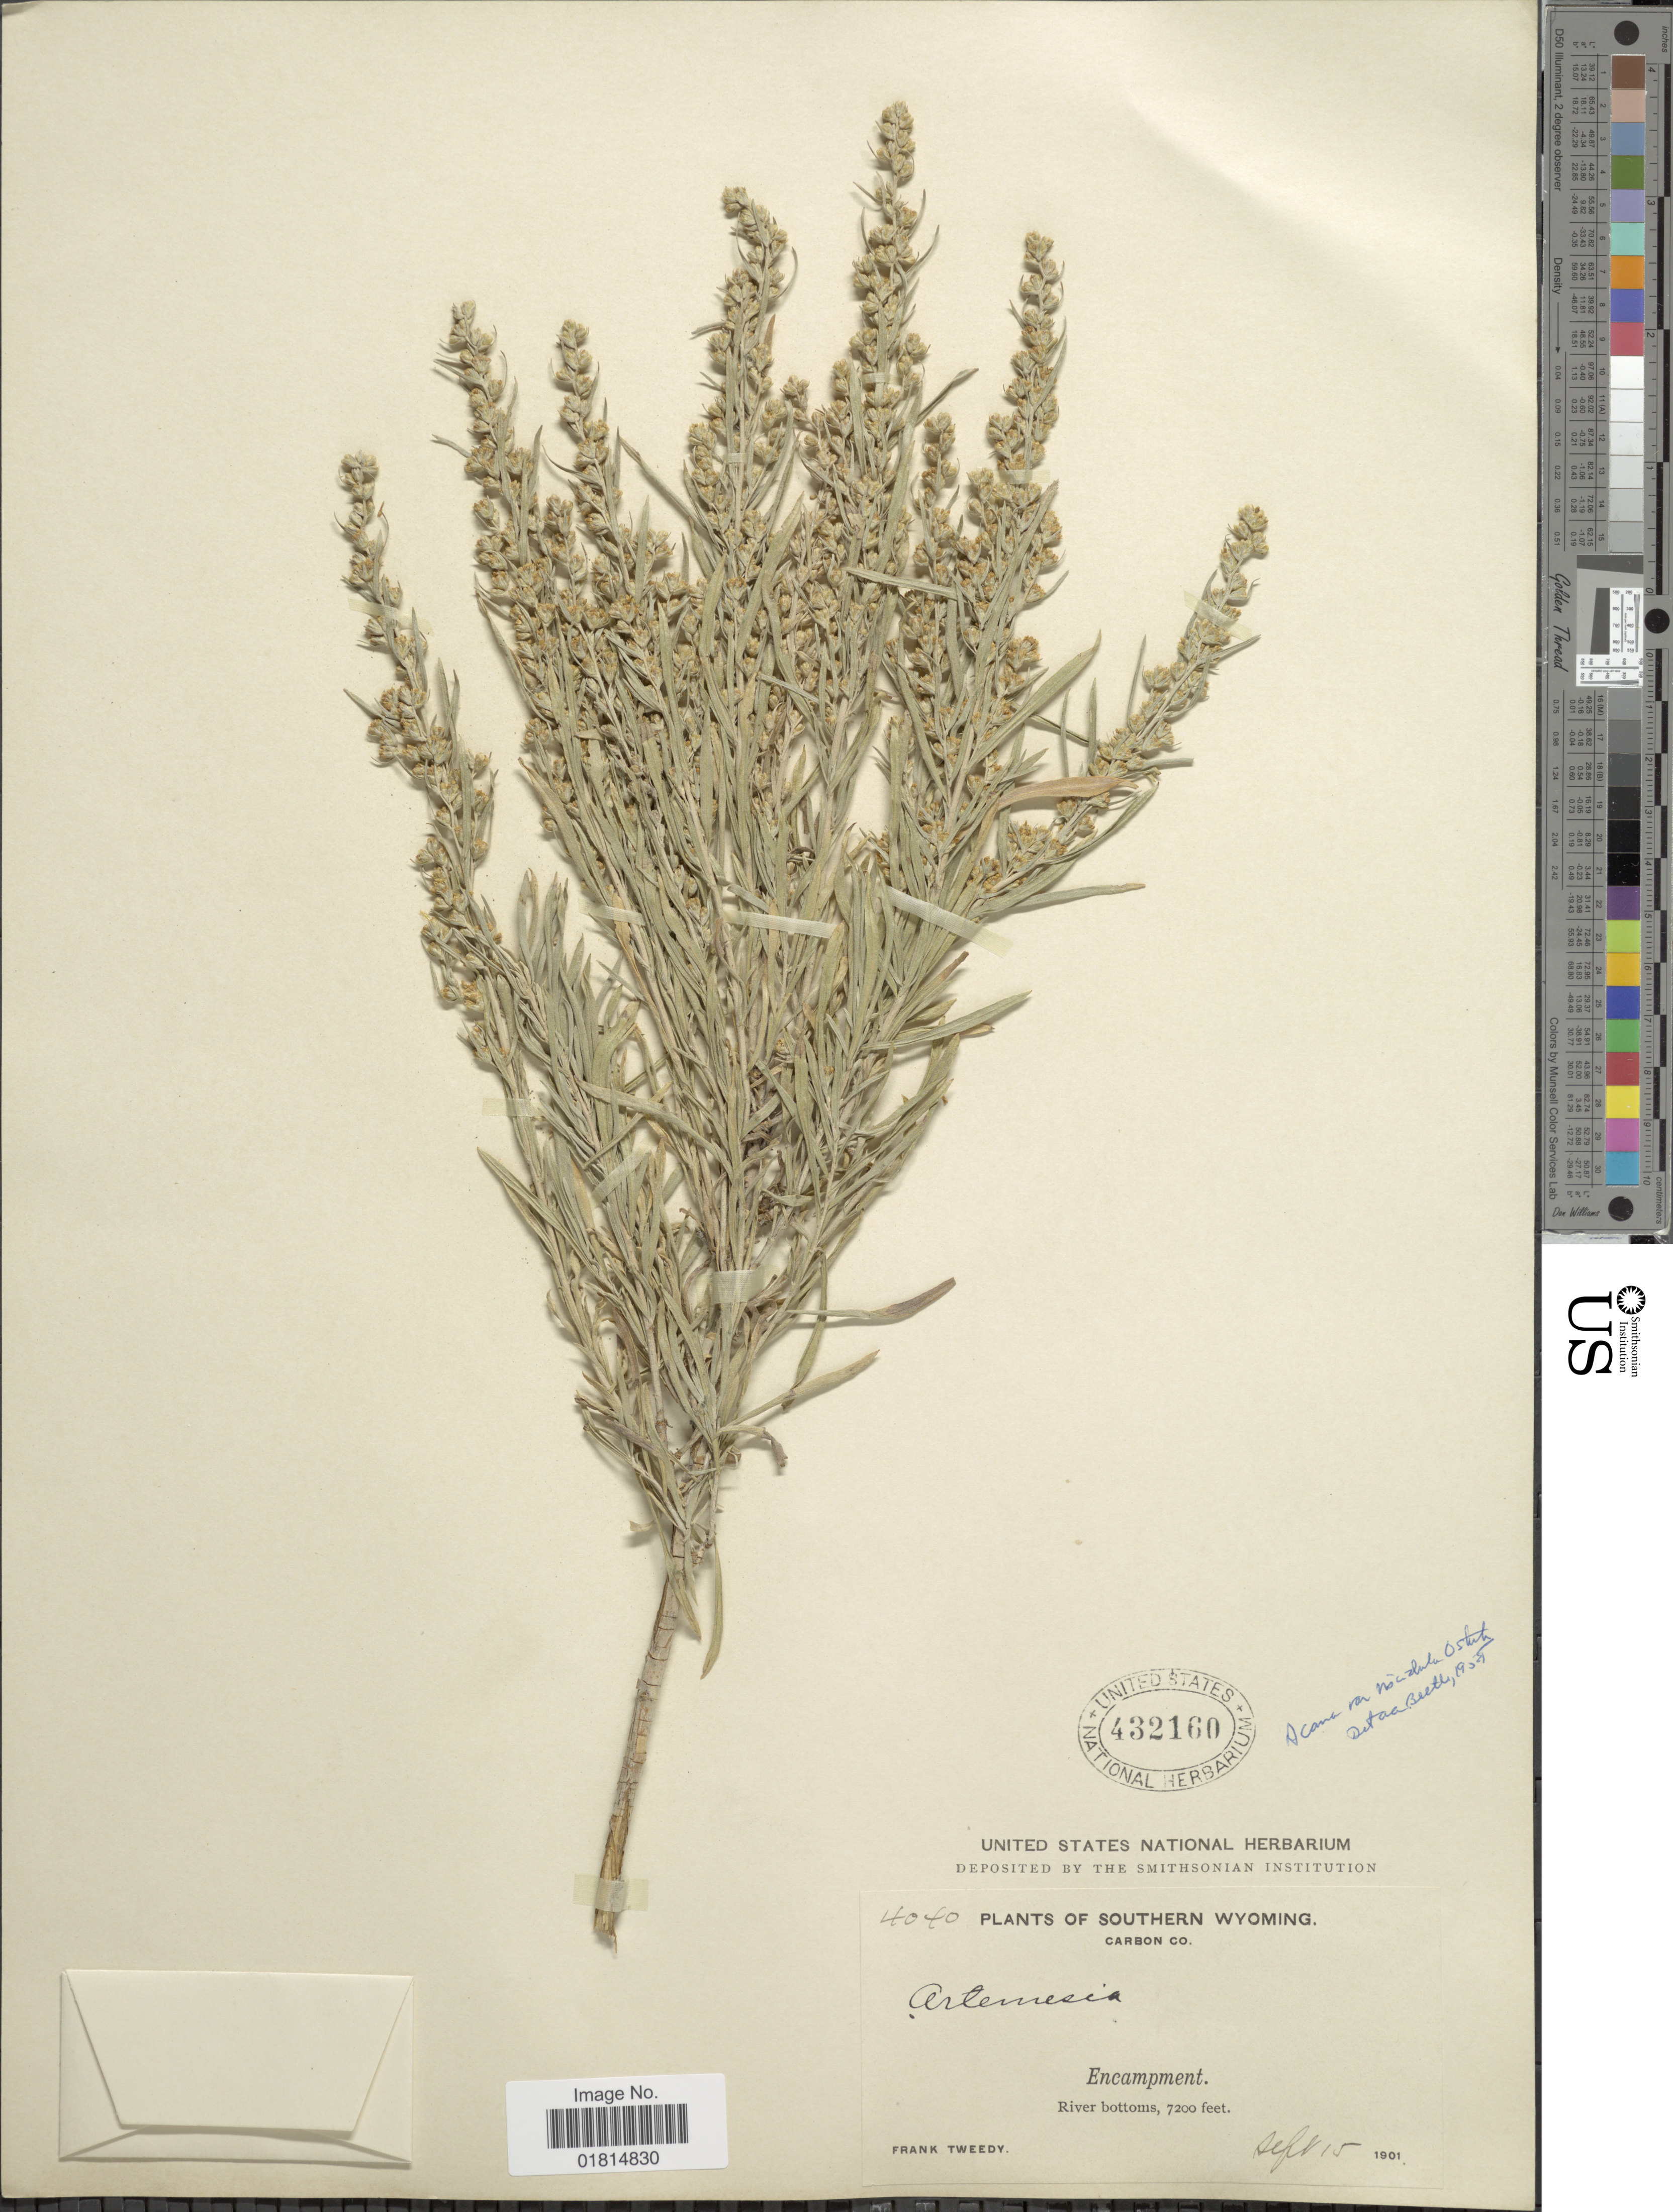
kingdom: Plantae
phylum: Tracheophyta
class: Magnoliopsida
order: Asterales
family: Asteraceae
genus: Artemisia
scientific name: Artemisia cana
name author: Pursh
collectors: F. Tweedy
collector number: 4040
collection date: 1901-09-15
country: United States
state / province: Wyoming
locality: Southern Wyoming. Carbon Co. Encampment. River bottoms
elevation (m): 2195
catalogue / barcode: US 432160